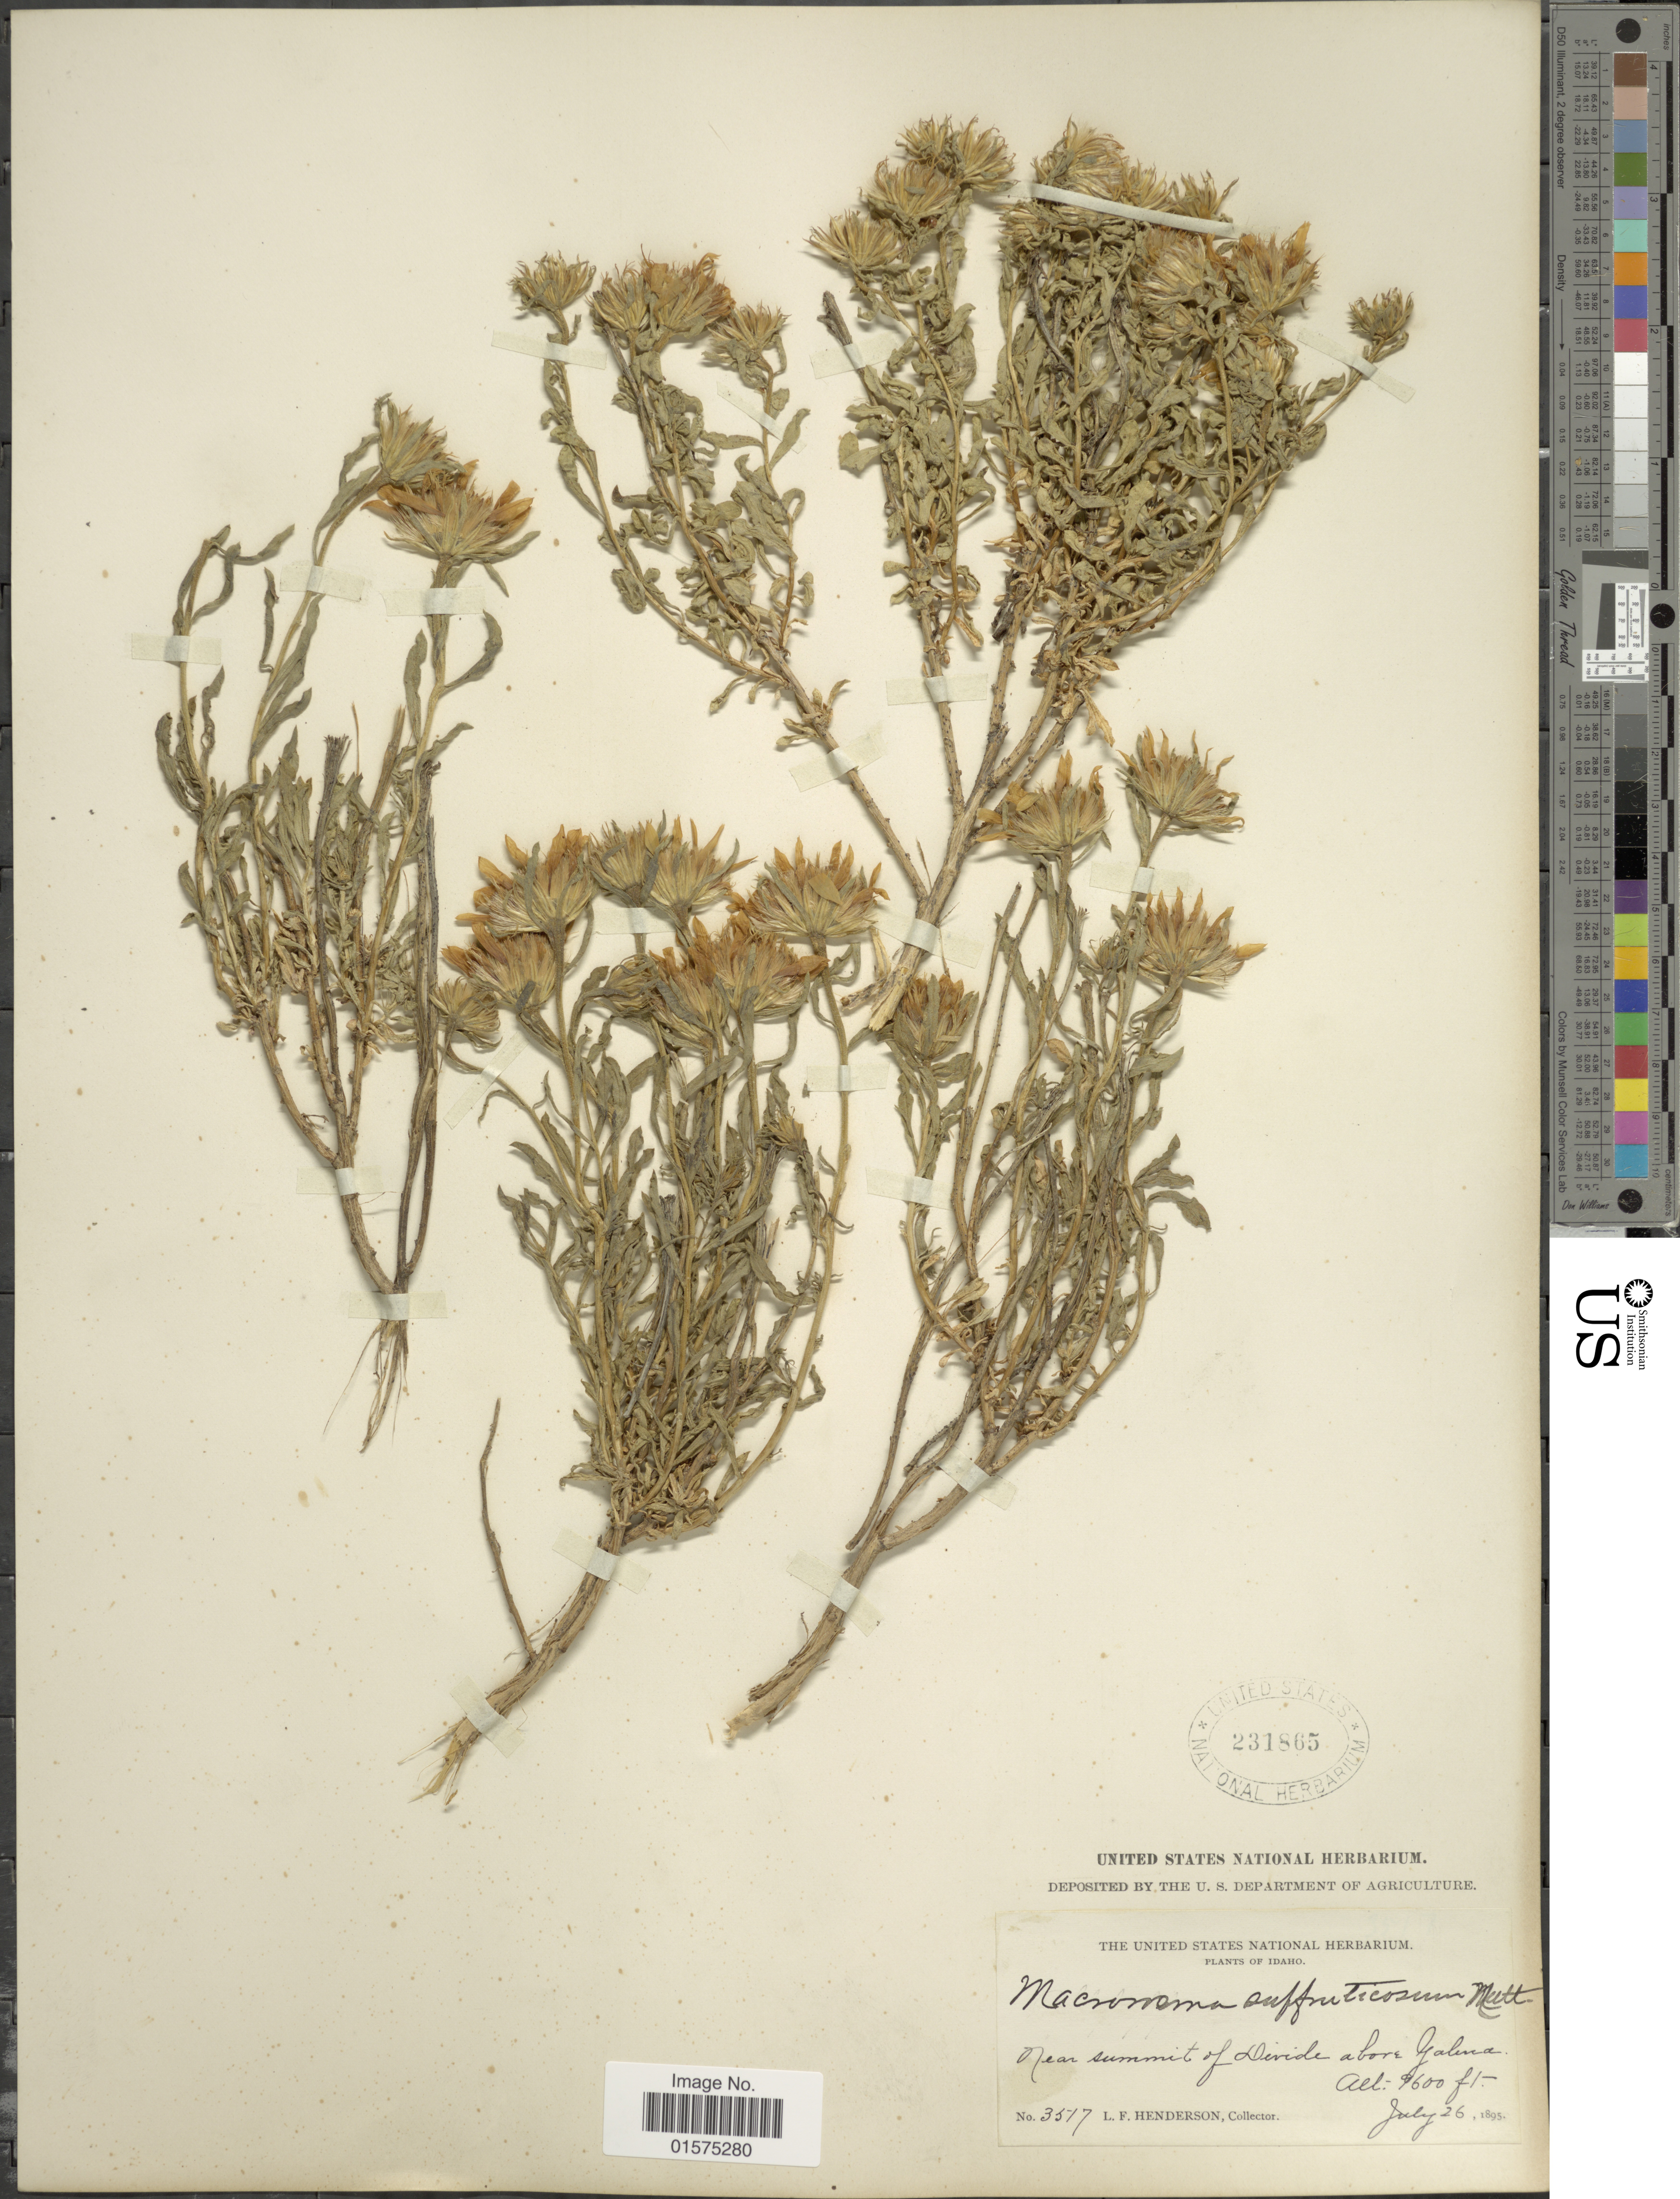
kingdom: Plantae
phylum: Tracheophyta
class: Magnoliopsida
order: Asterales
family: Asteraceae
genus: Ericameria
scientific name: Ericameria suffruticosa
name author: (Nutt.) G.L. Nesom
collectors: L. Henderson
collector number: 3517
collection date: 1895-07-26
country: United States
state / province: Idaho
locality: Near summit of Divide above Galina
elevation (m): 2926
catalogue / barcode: US 231865